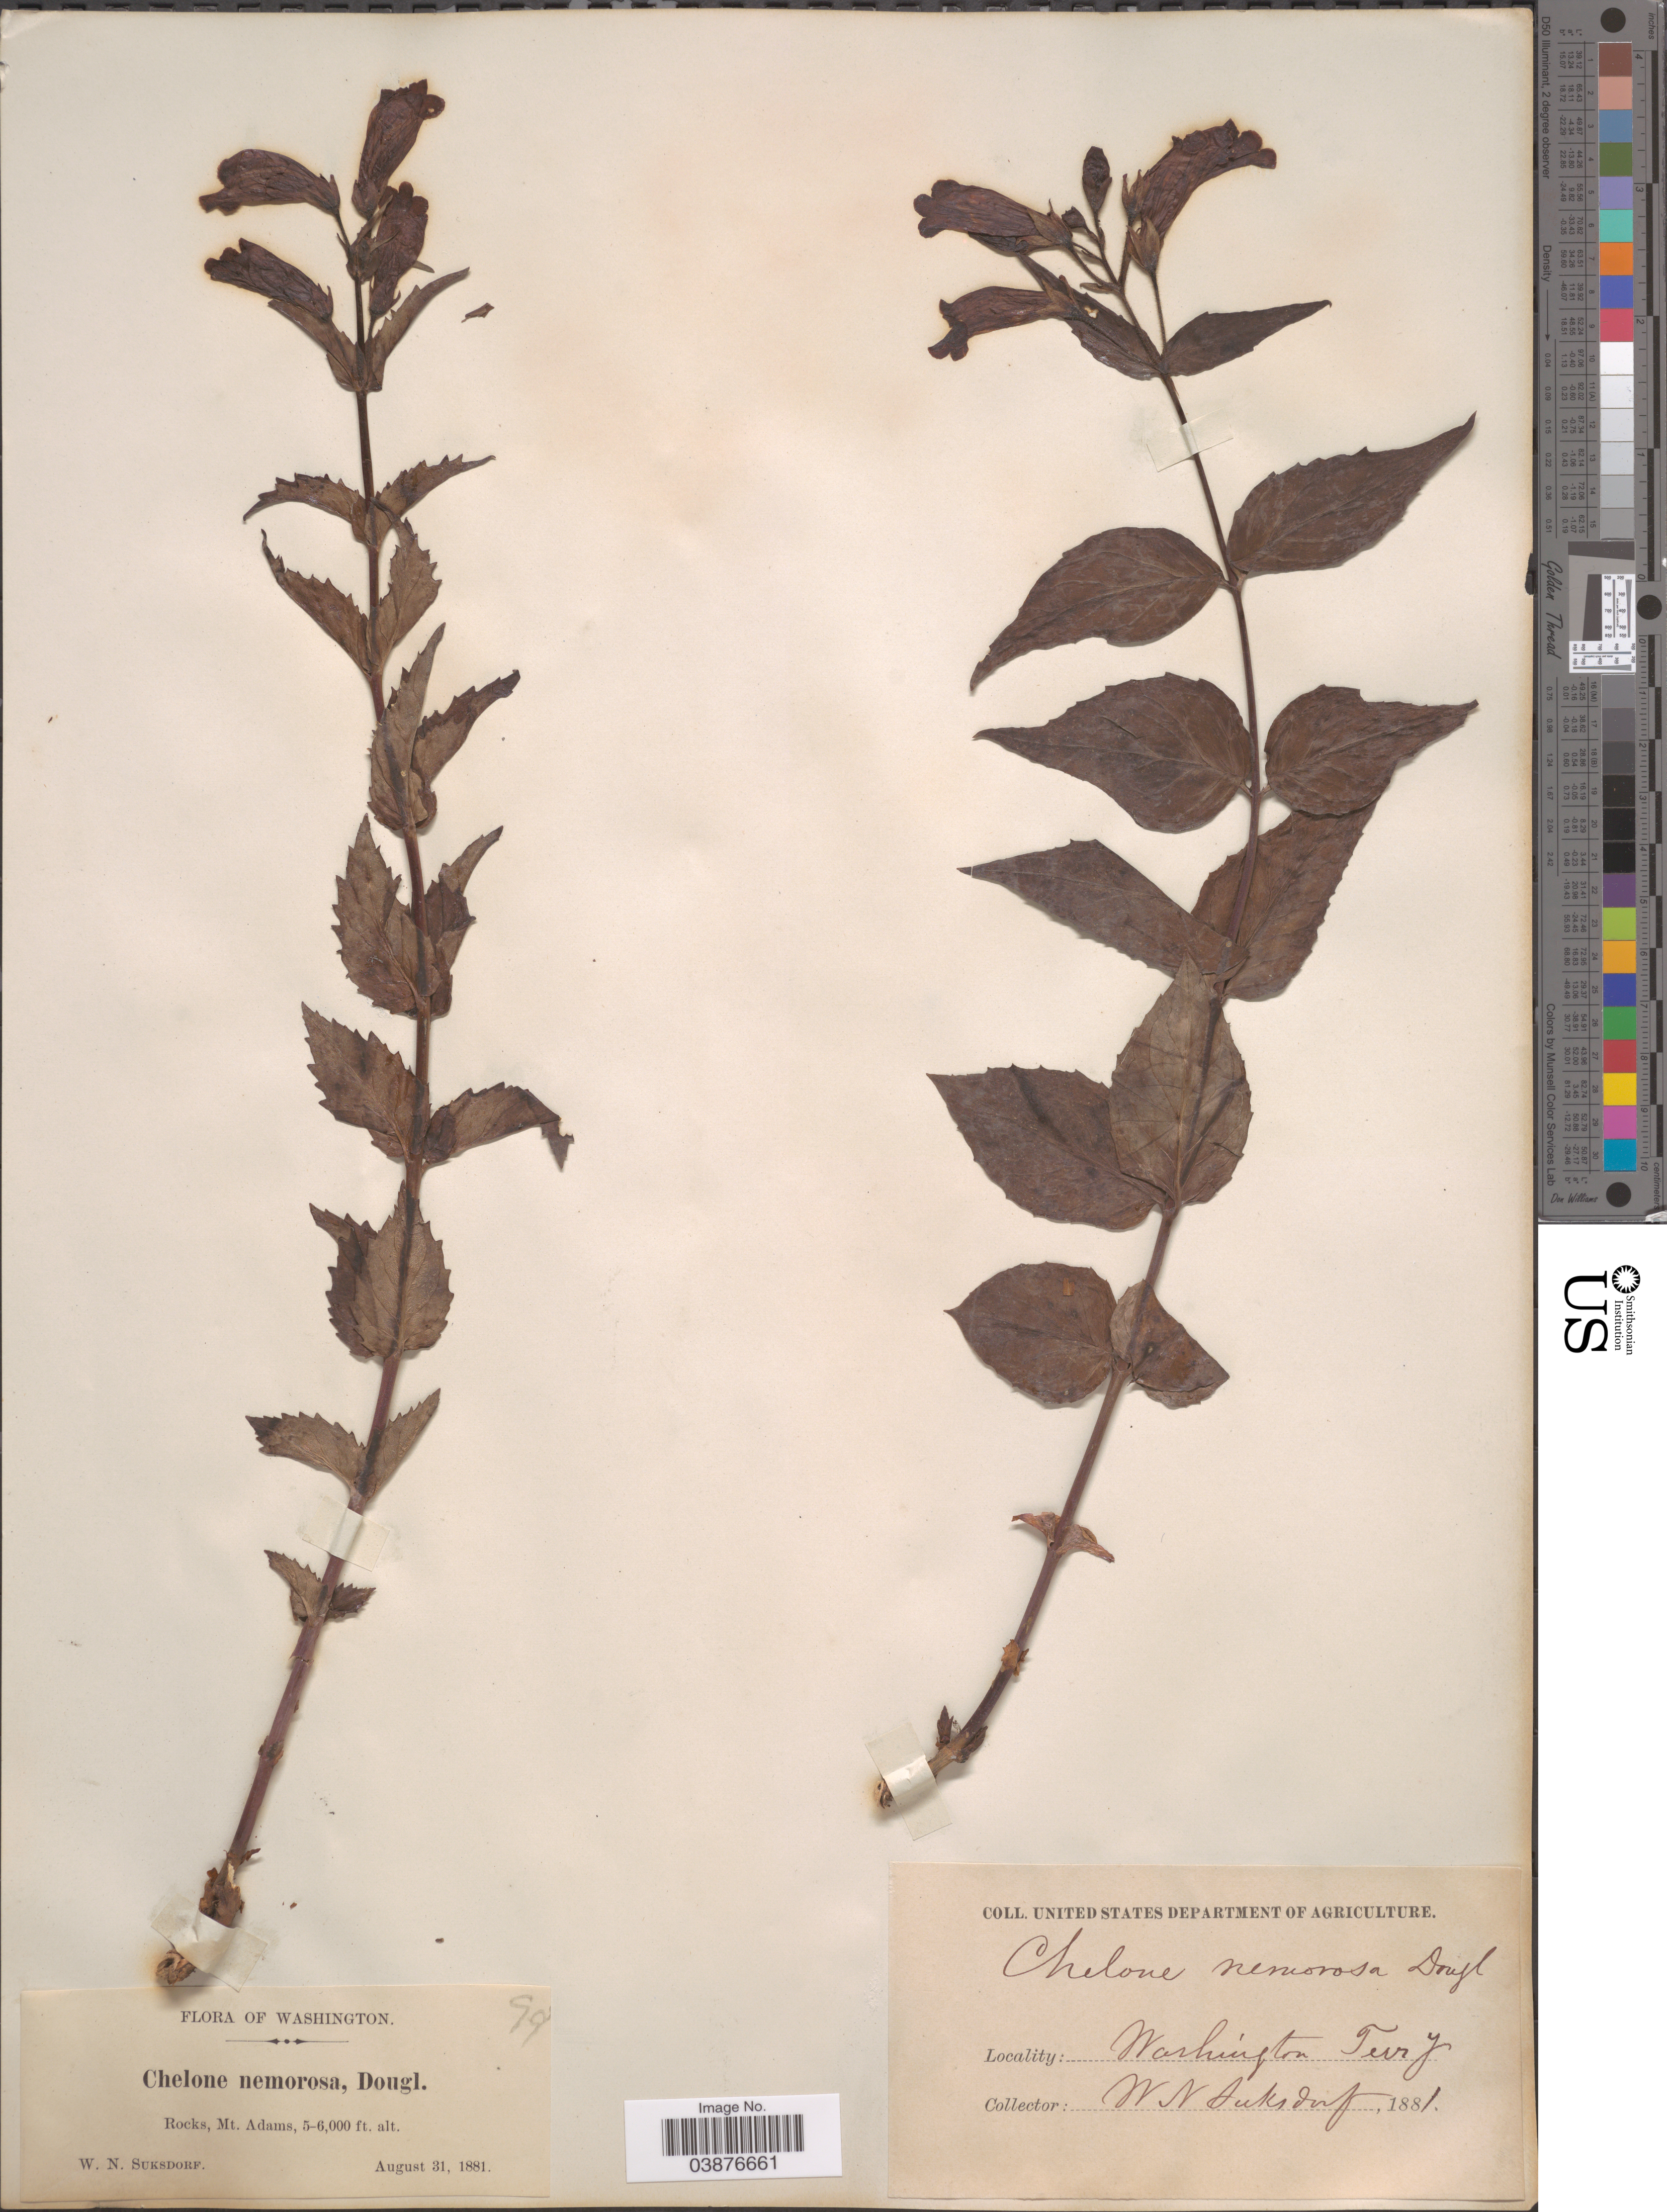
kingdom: Plantae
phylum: Tracheophyta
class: Magnoliopsida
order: Lamiales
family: Plantaginaceae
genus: Penstemon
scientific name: Penstemon nemorosus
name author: (Douglas ex Lindl.) Trautv.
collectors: W. N. Suksdorf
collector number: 99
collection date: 1881-08-31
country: United States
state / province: Washington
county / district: Yakima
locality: Rocks, Mt. Adams.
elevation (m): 1524